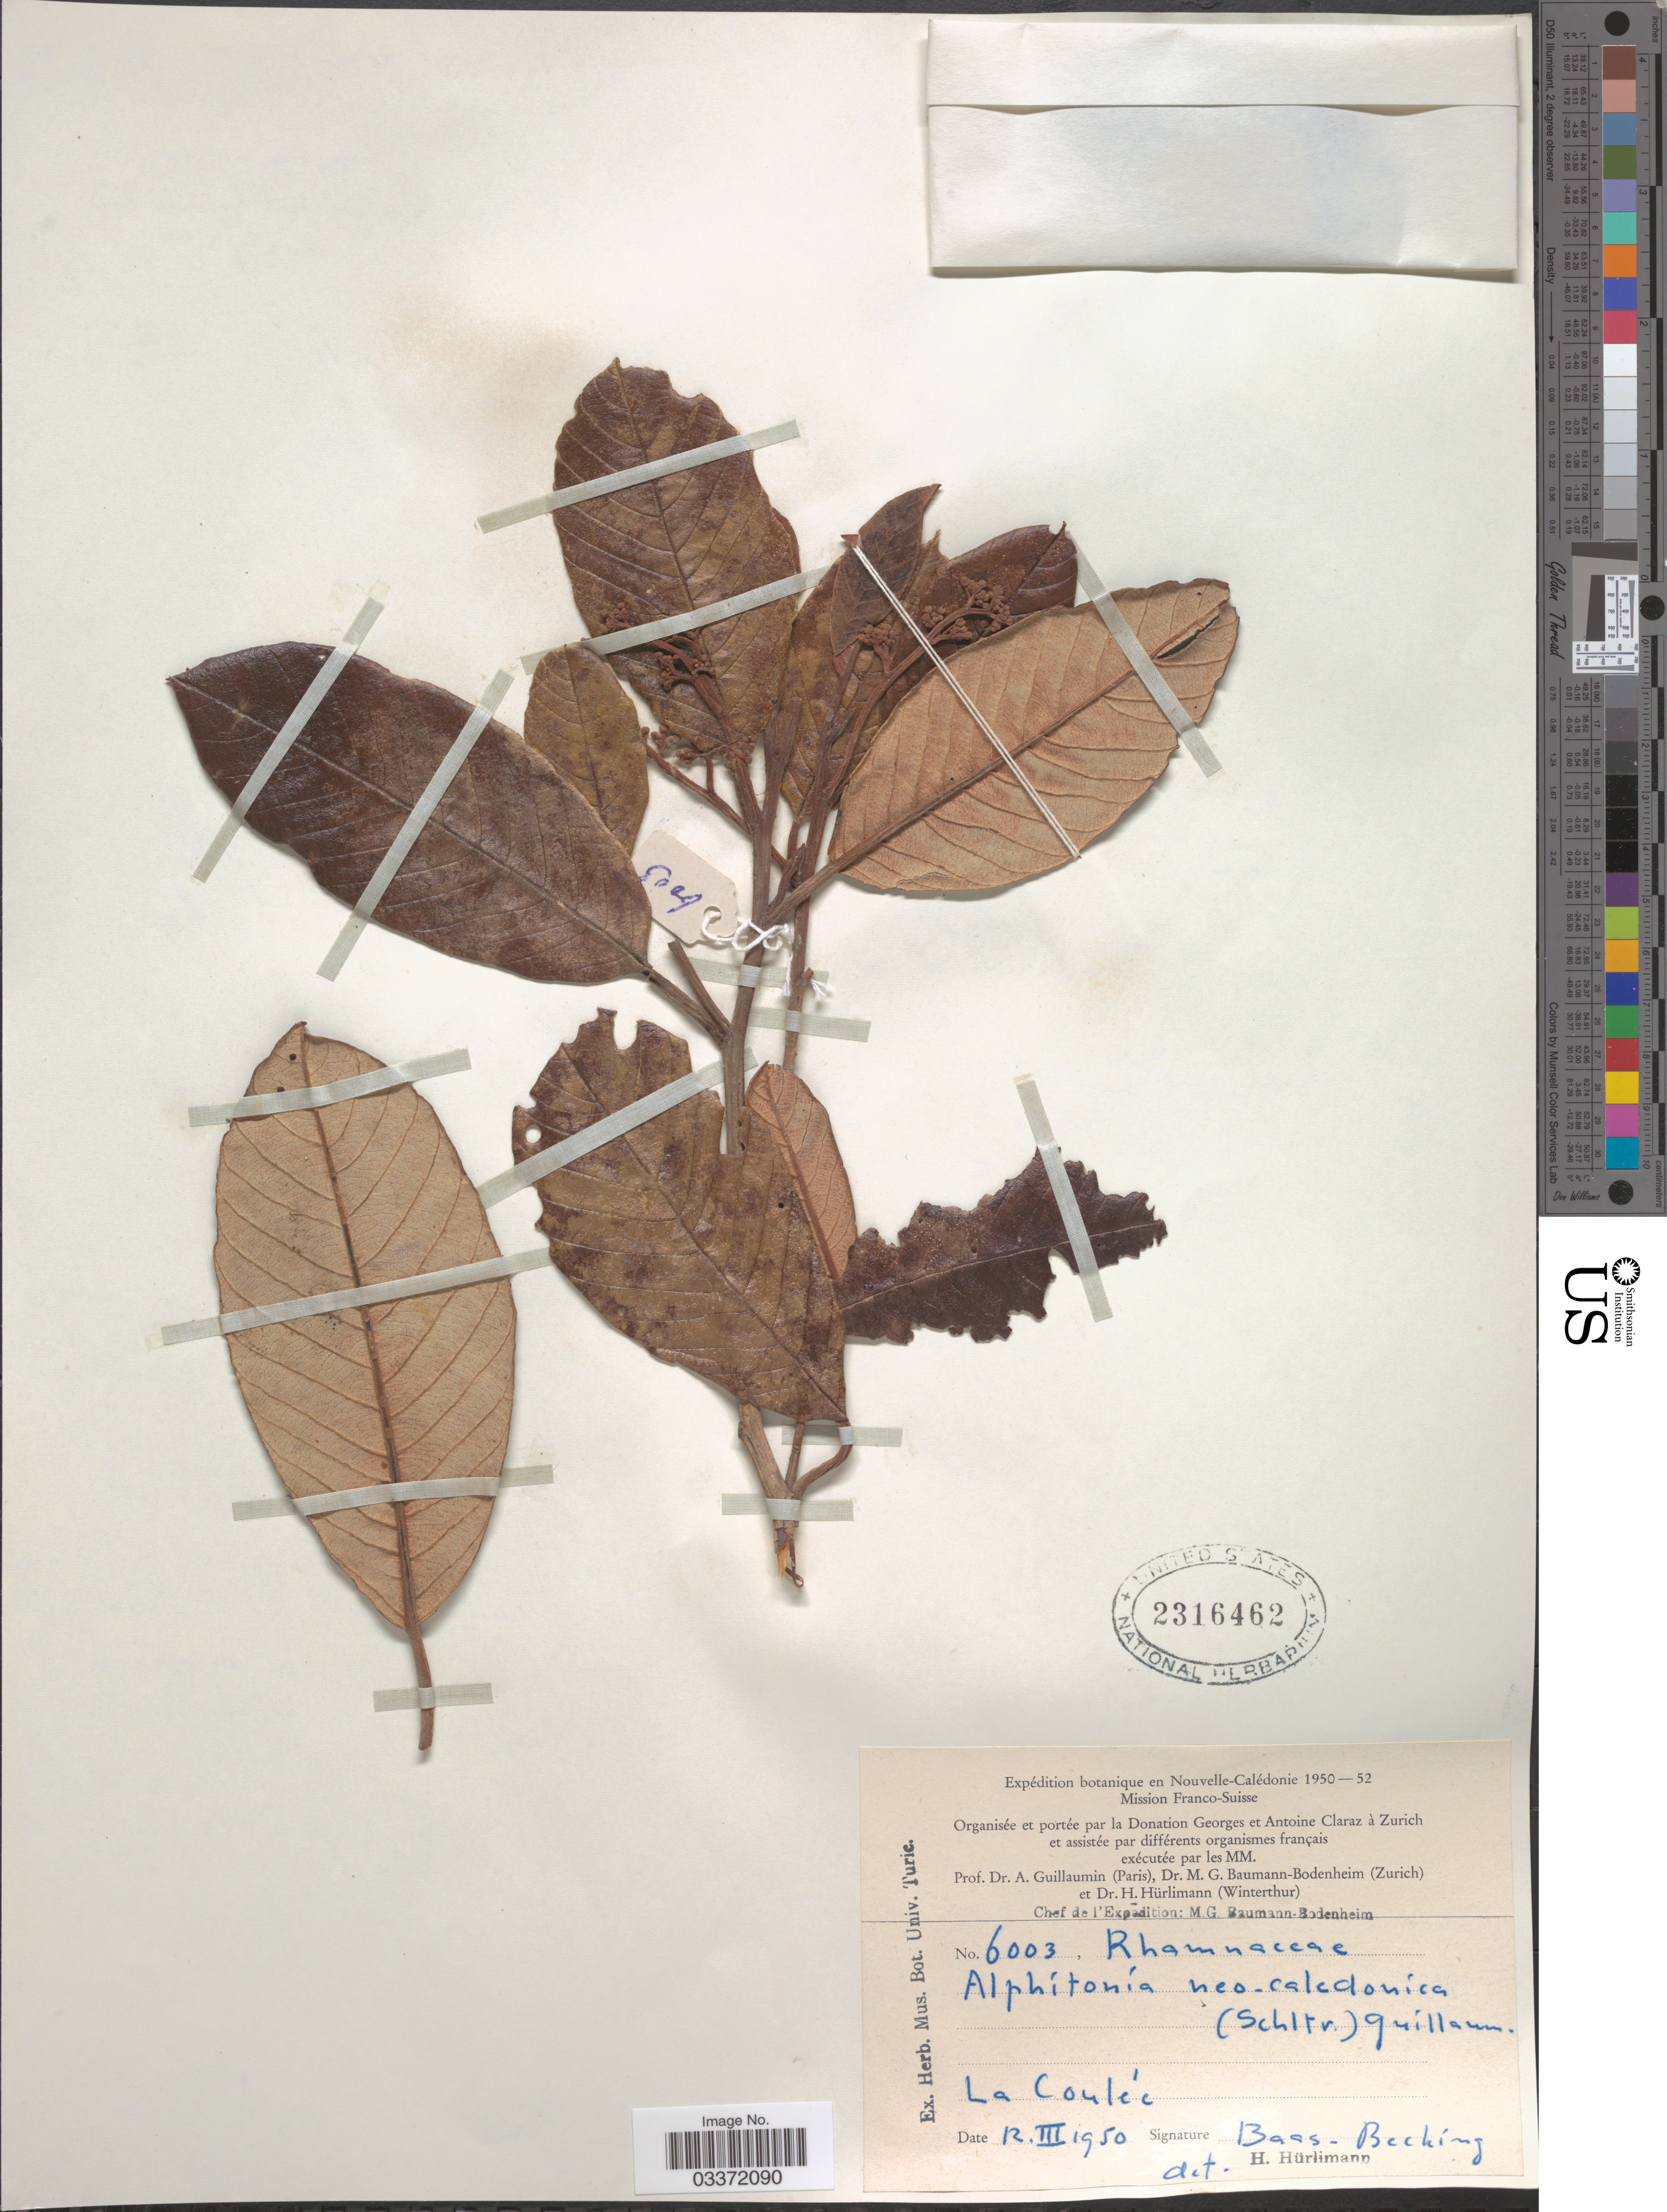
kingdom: Plantae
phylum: Tracheophyta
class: Magnoliopsida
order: Rosales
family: Rhamnaceae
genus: Alphitonia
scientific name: Alphitonia neocaledonica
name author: (Schltr.) Guillaumin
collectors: Baas - Becking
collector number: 6003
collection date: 1950-03-12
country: New Caledonia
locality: La Coulée.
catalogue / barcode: US 2316462